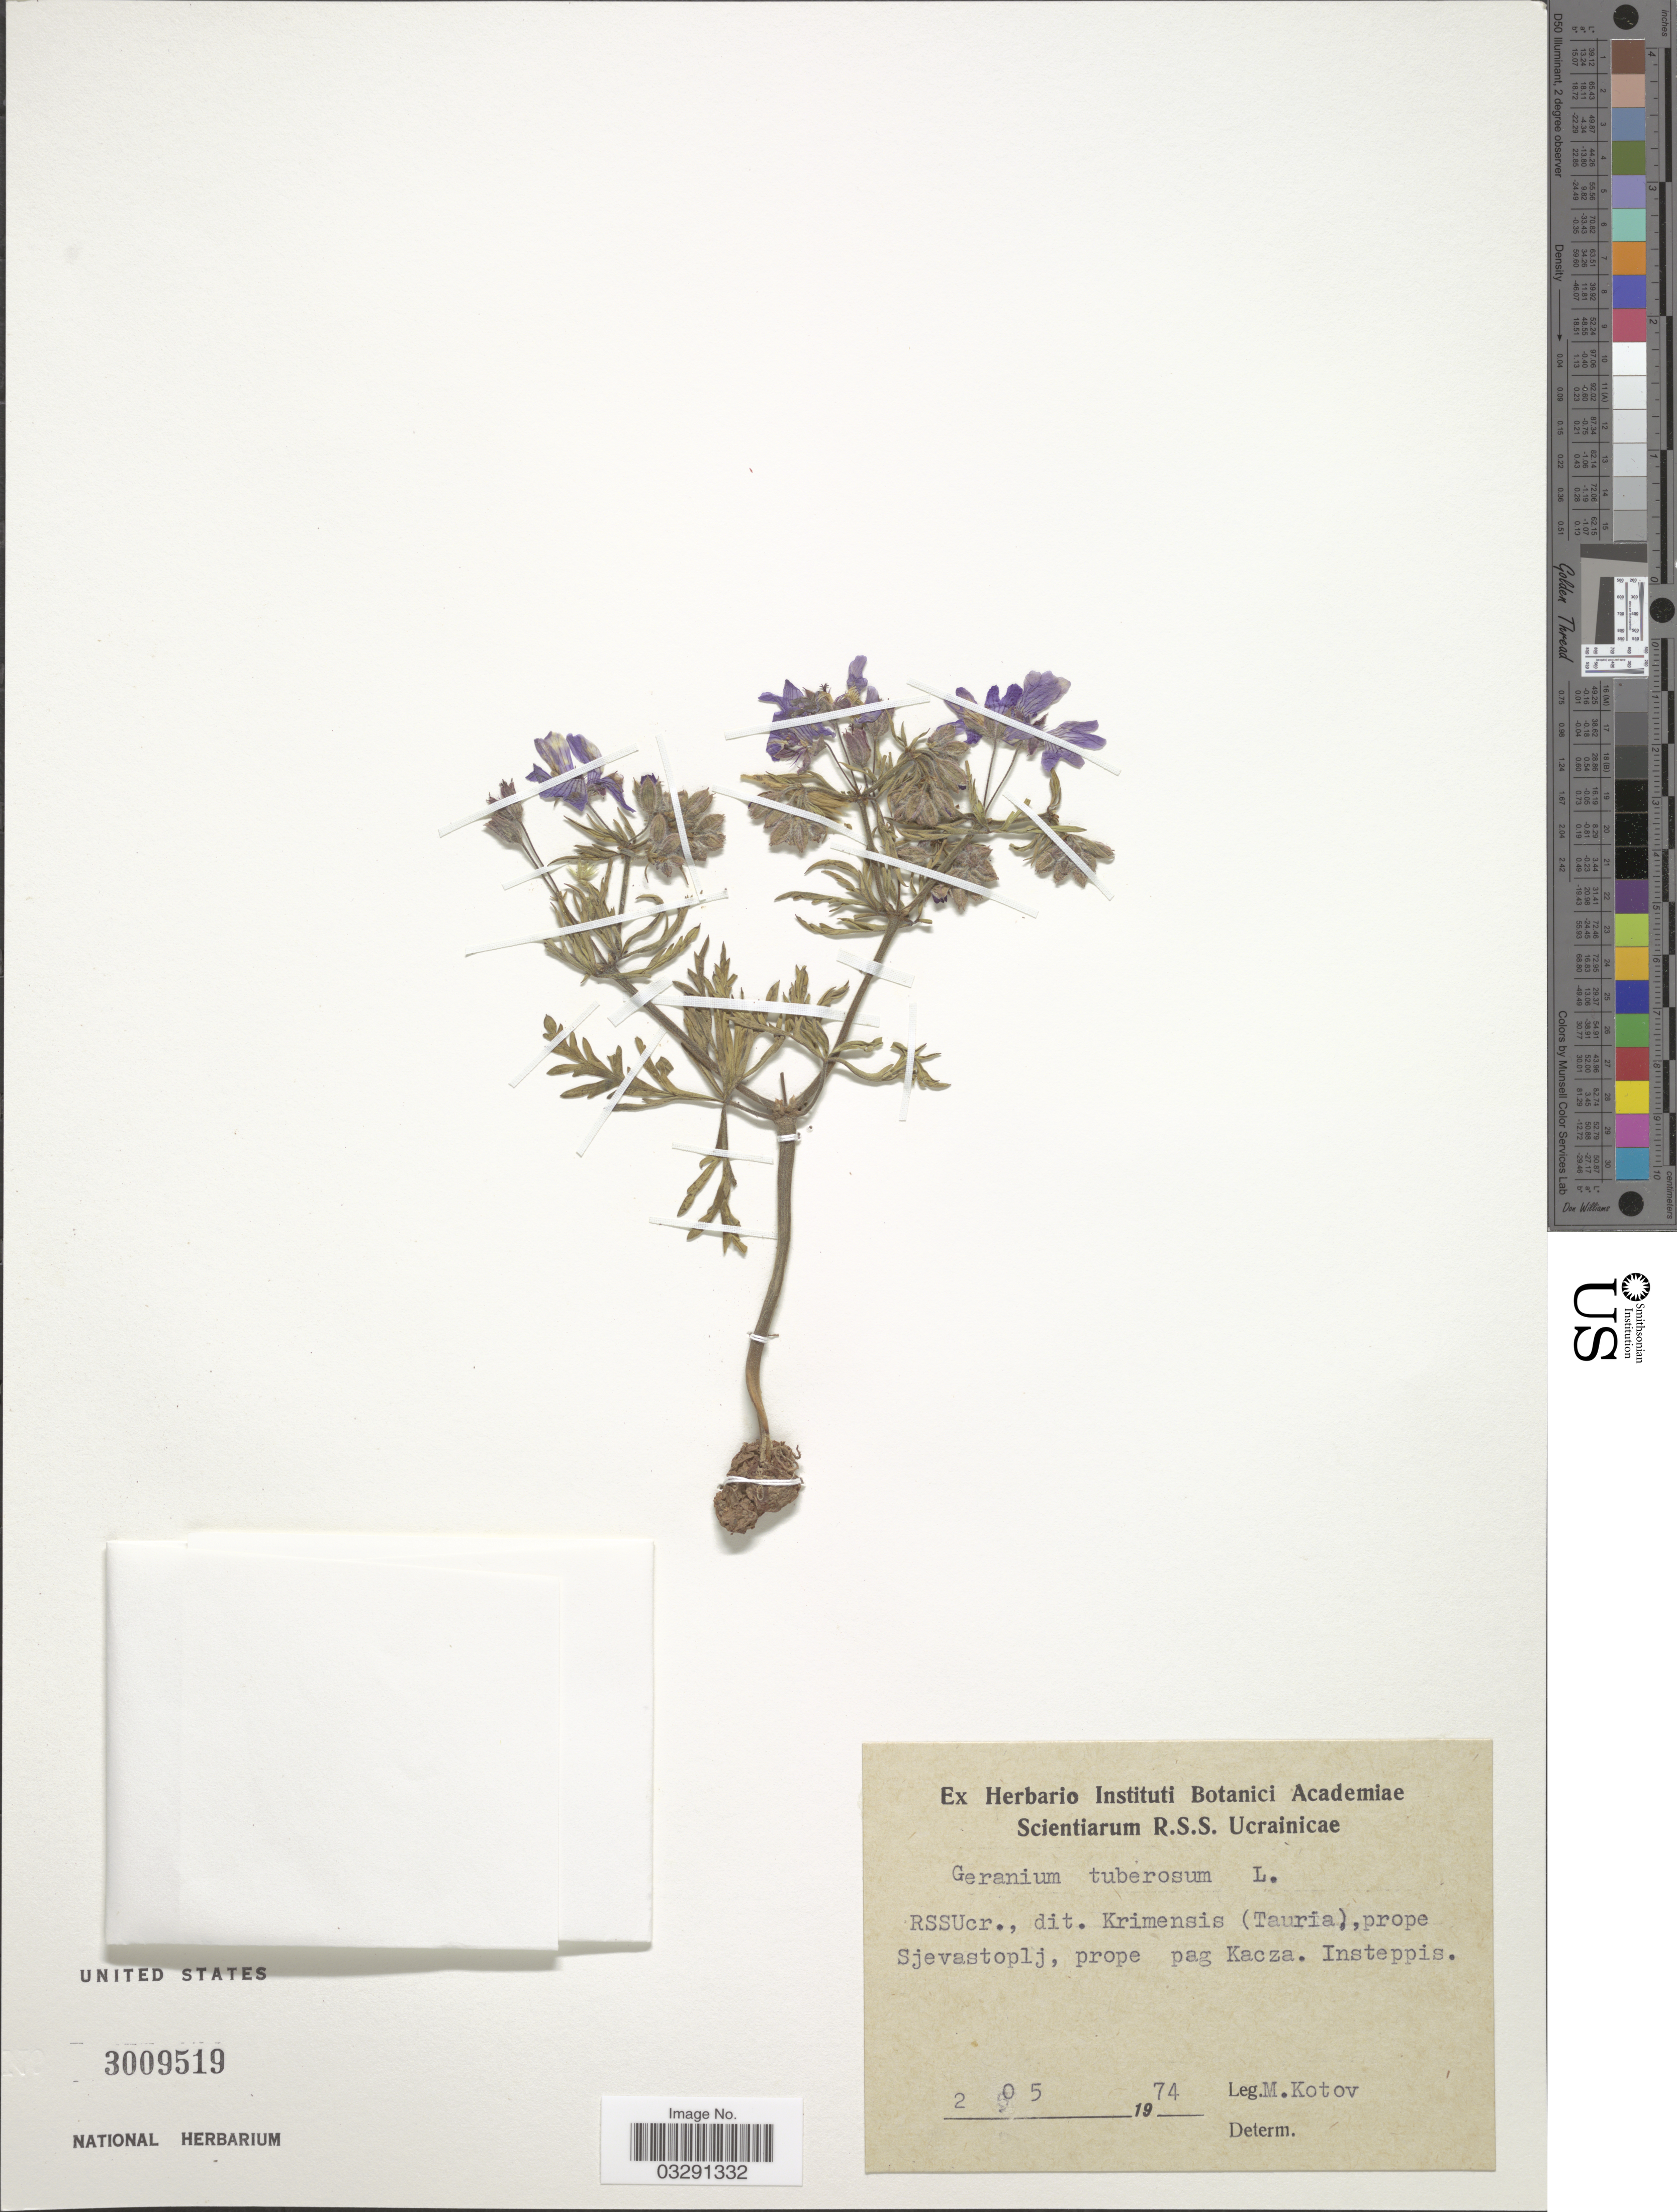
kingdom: Plantae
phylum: Tracheophyta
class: Magnoliopsida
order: Geraniales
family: Geraniaceae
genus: Geranium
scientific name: Geranium tuberosum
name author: L.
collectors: M. Kotov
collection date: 1974-05-02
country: Ukraine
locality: RSSUcr., dit. Krimensis (Tauria), prope Sjevastoplj, prope pag Kacza. Insteppis.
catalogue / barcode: US 3009519